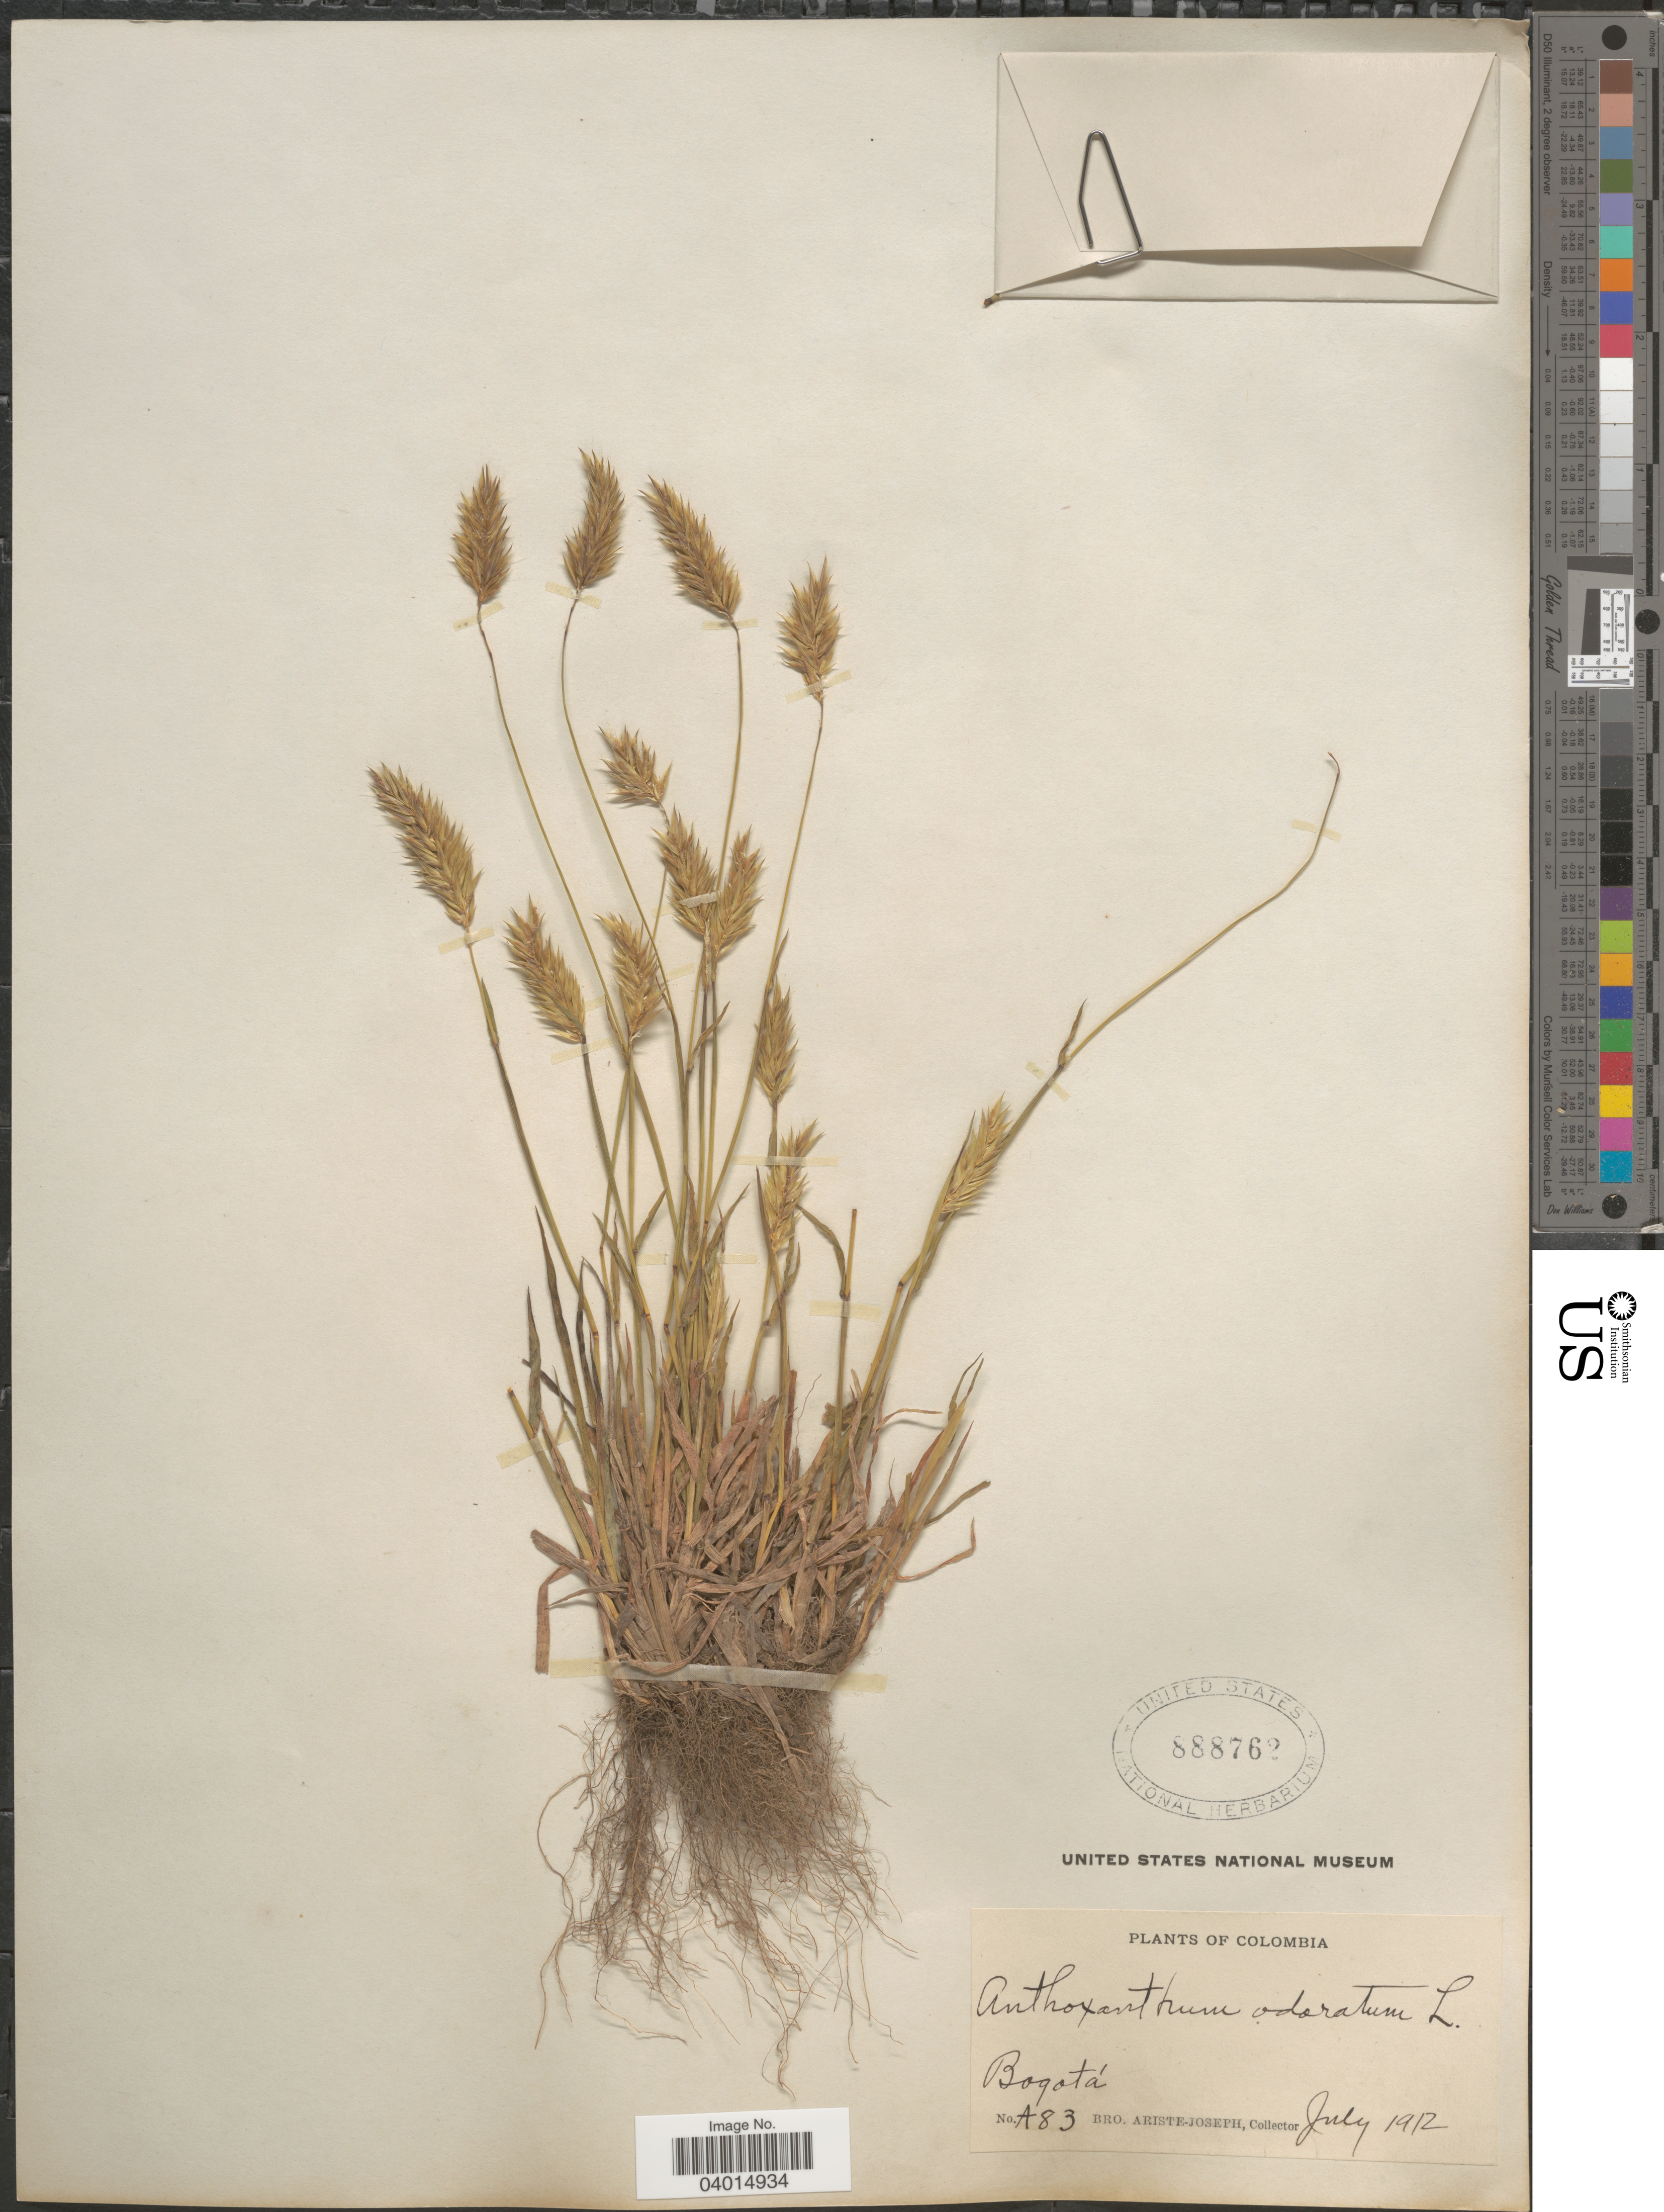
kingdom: Plantae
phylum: Tracheophyta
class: Liliopsida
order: Poales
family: Poaceae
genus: Anthoxanthum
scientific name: Anthoxanthum odoratum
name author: L.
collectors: Bro. Ariste-Joseph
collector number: A83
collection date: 1912-07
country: Colombia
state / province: Bogota D.C.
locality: Bogotá.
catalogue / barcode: US 888762